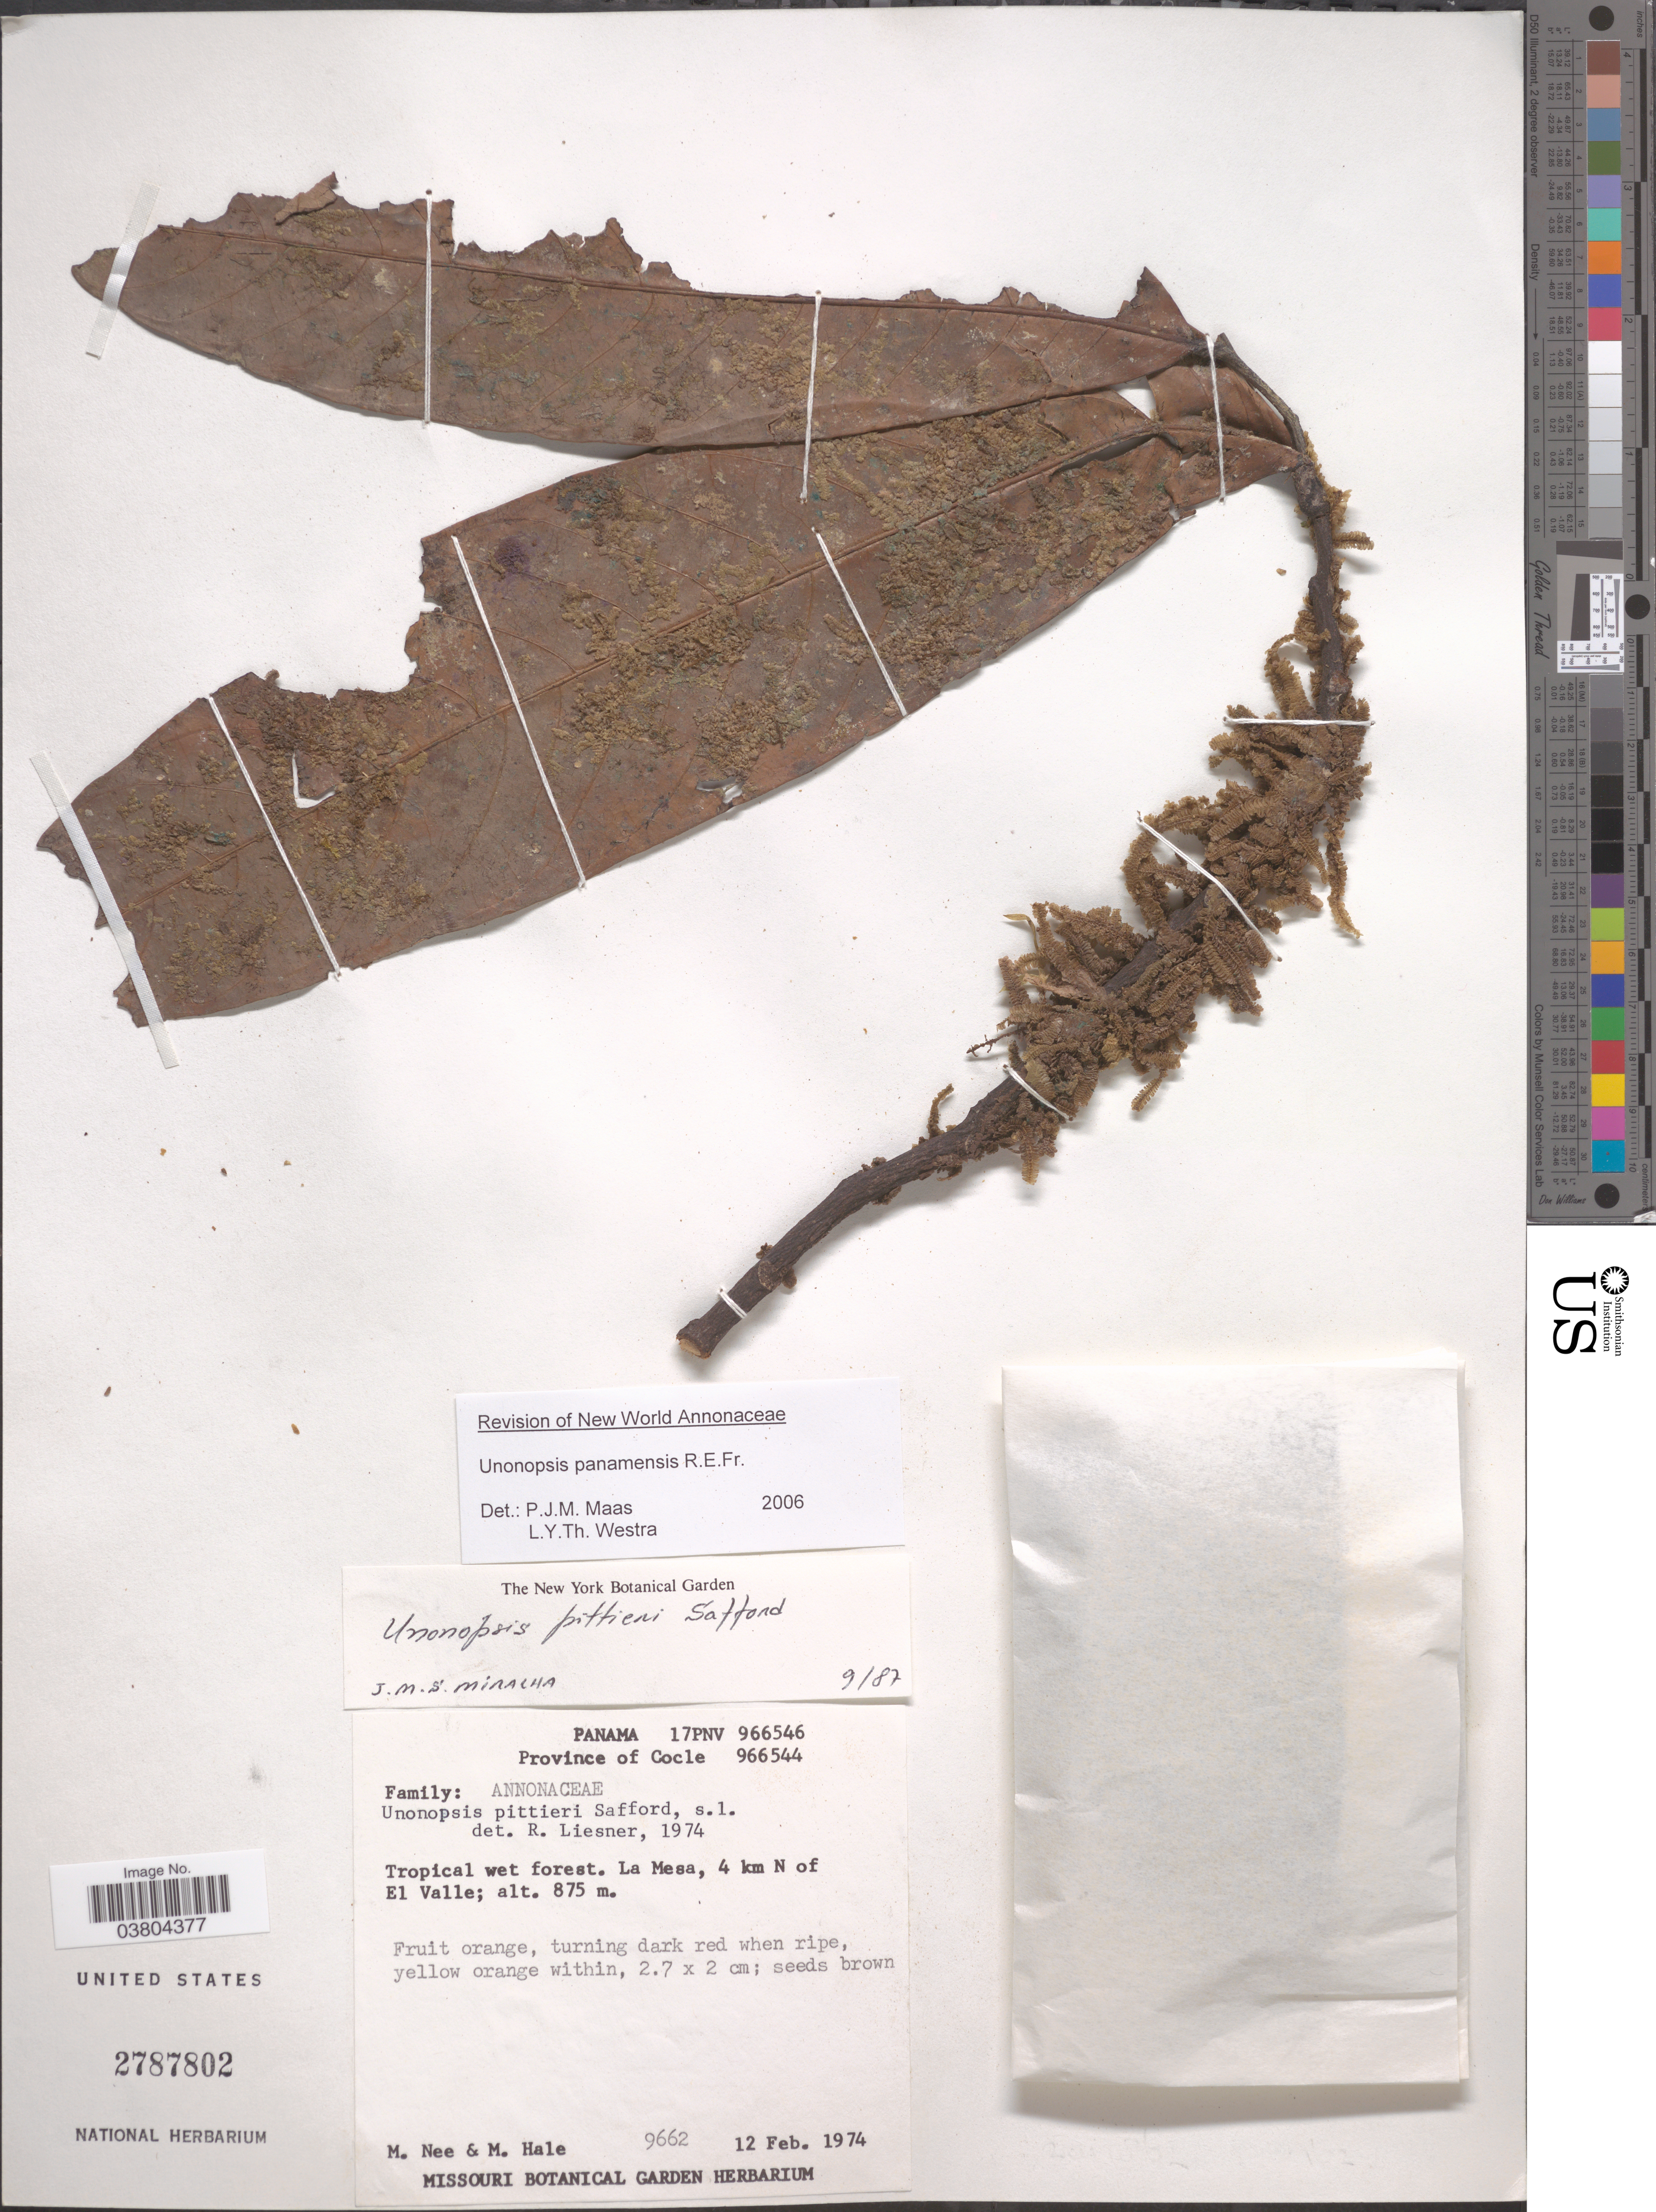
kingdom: Plantae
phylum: Tracheophyta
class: Magnoliopsida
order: Magnoliales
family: Annonaceae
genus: Unonopsis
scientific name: Unonopsis panamensis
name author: R.E. Fr.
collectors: M. Nee & M. Hale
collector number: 9662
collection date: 1974-02-12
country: Panama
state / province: Cocle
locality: Tropical wet forest. La Mesa, 4 km N of El Valle.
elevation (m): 875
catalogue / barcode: US 2787802